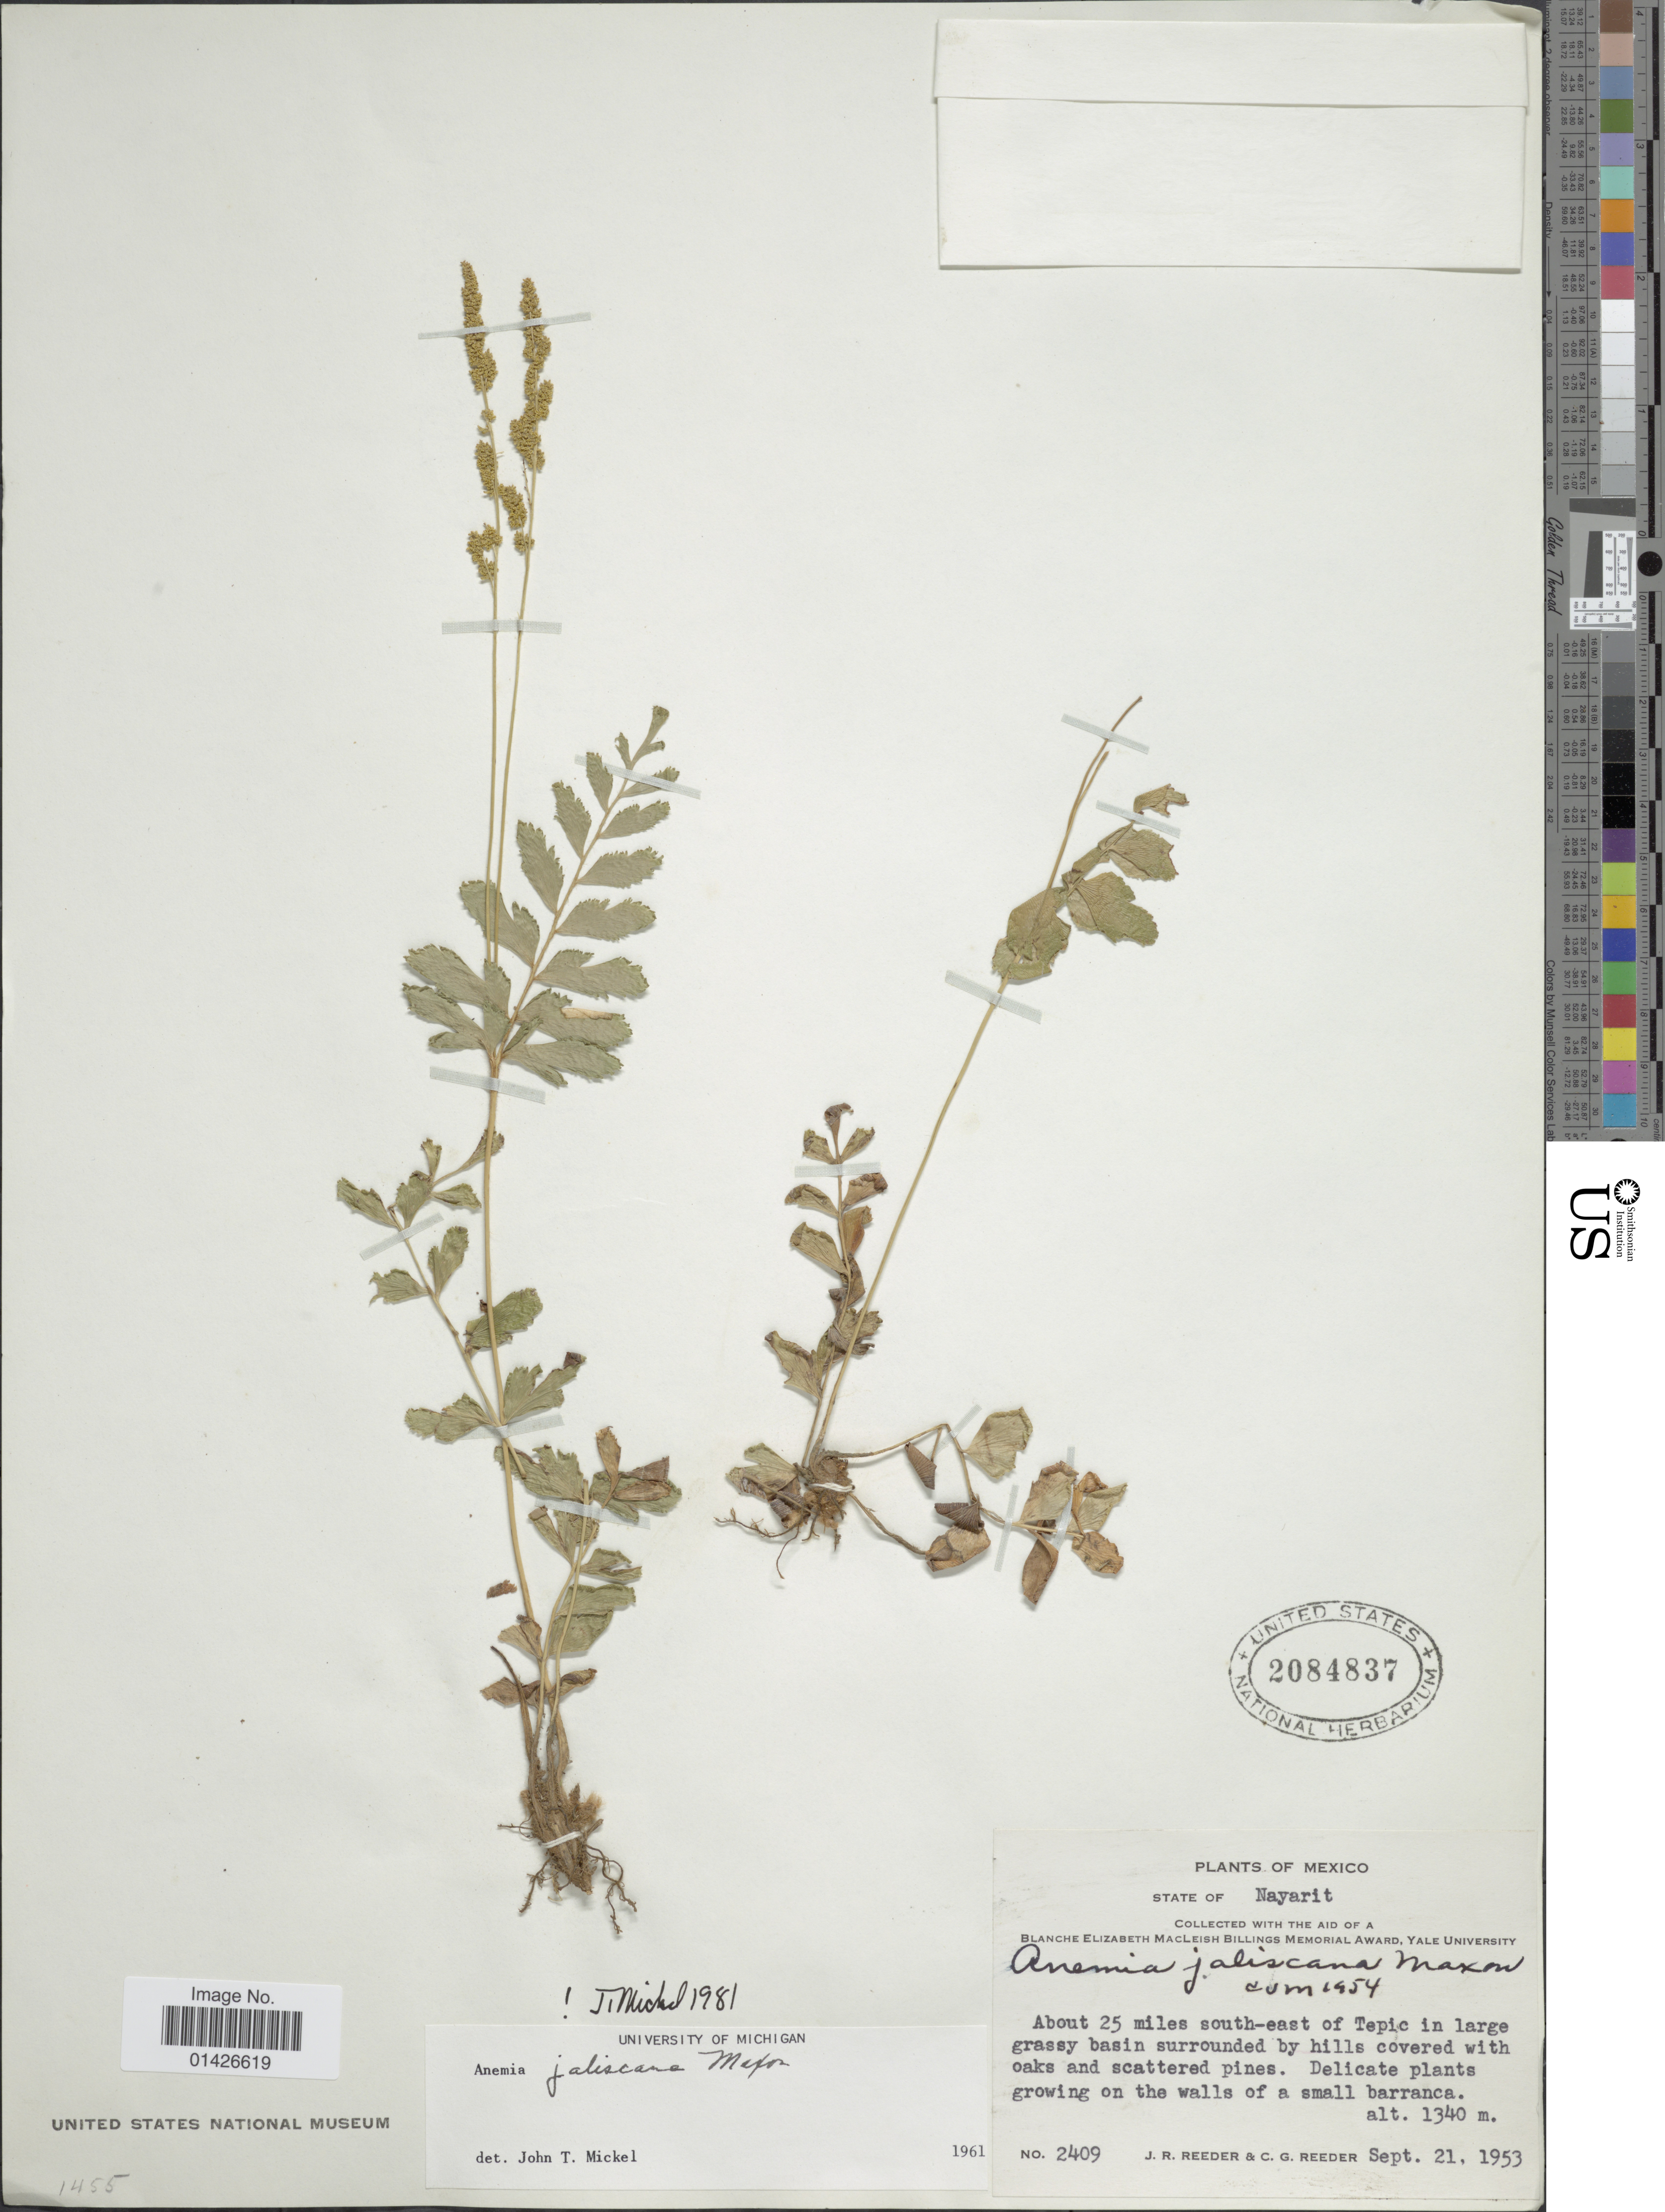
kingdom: Plantae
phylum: Tracheophyta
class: Polypodiopsida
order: Schizaeales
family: Anemiaceae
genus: Anemia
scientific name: Anemia jaliscana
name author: Maxon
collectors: J. R. Reeder & C. G. Reeder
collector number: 2409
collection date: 1953-09-21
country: Mexico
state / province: Nayarit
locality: About 25 miles south-east of Tepic in large grassy basin surrounded by hills covered with oaks and scattered pines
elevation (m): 1340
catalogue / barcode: US 2084837